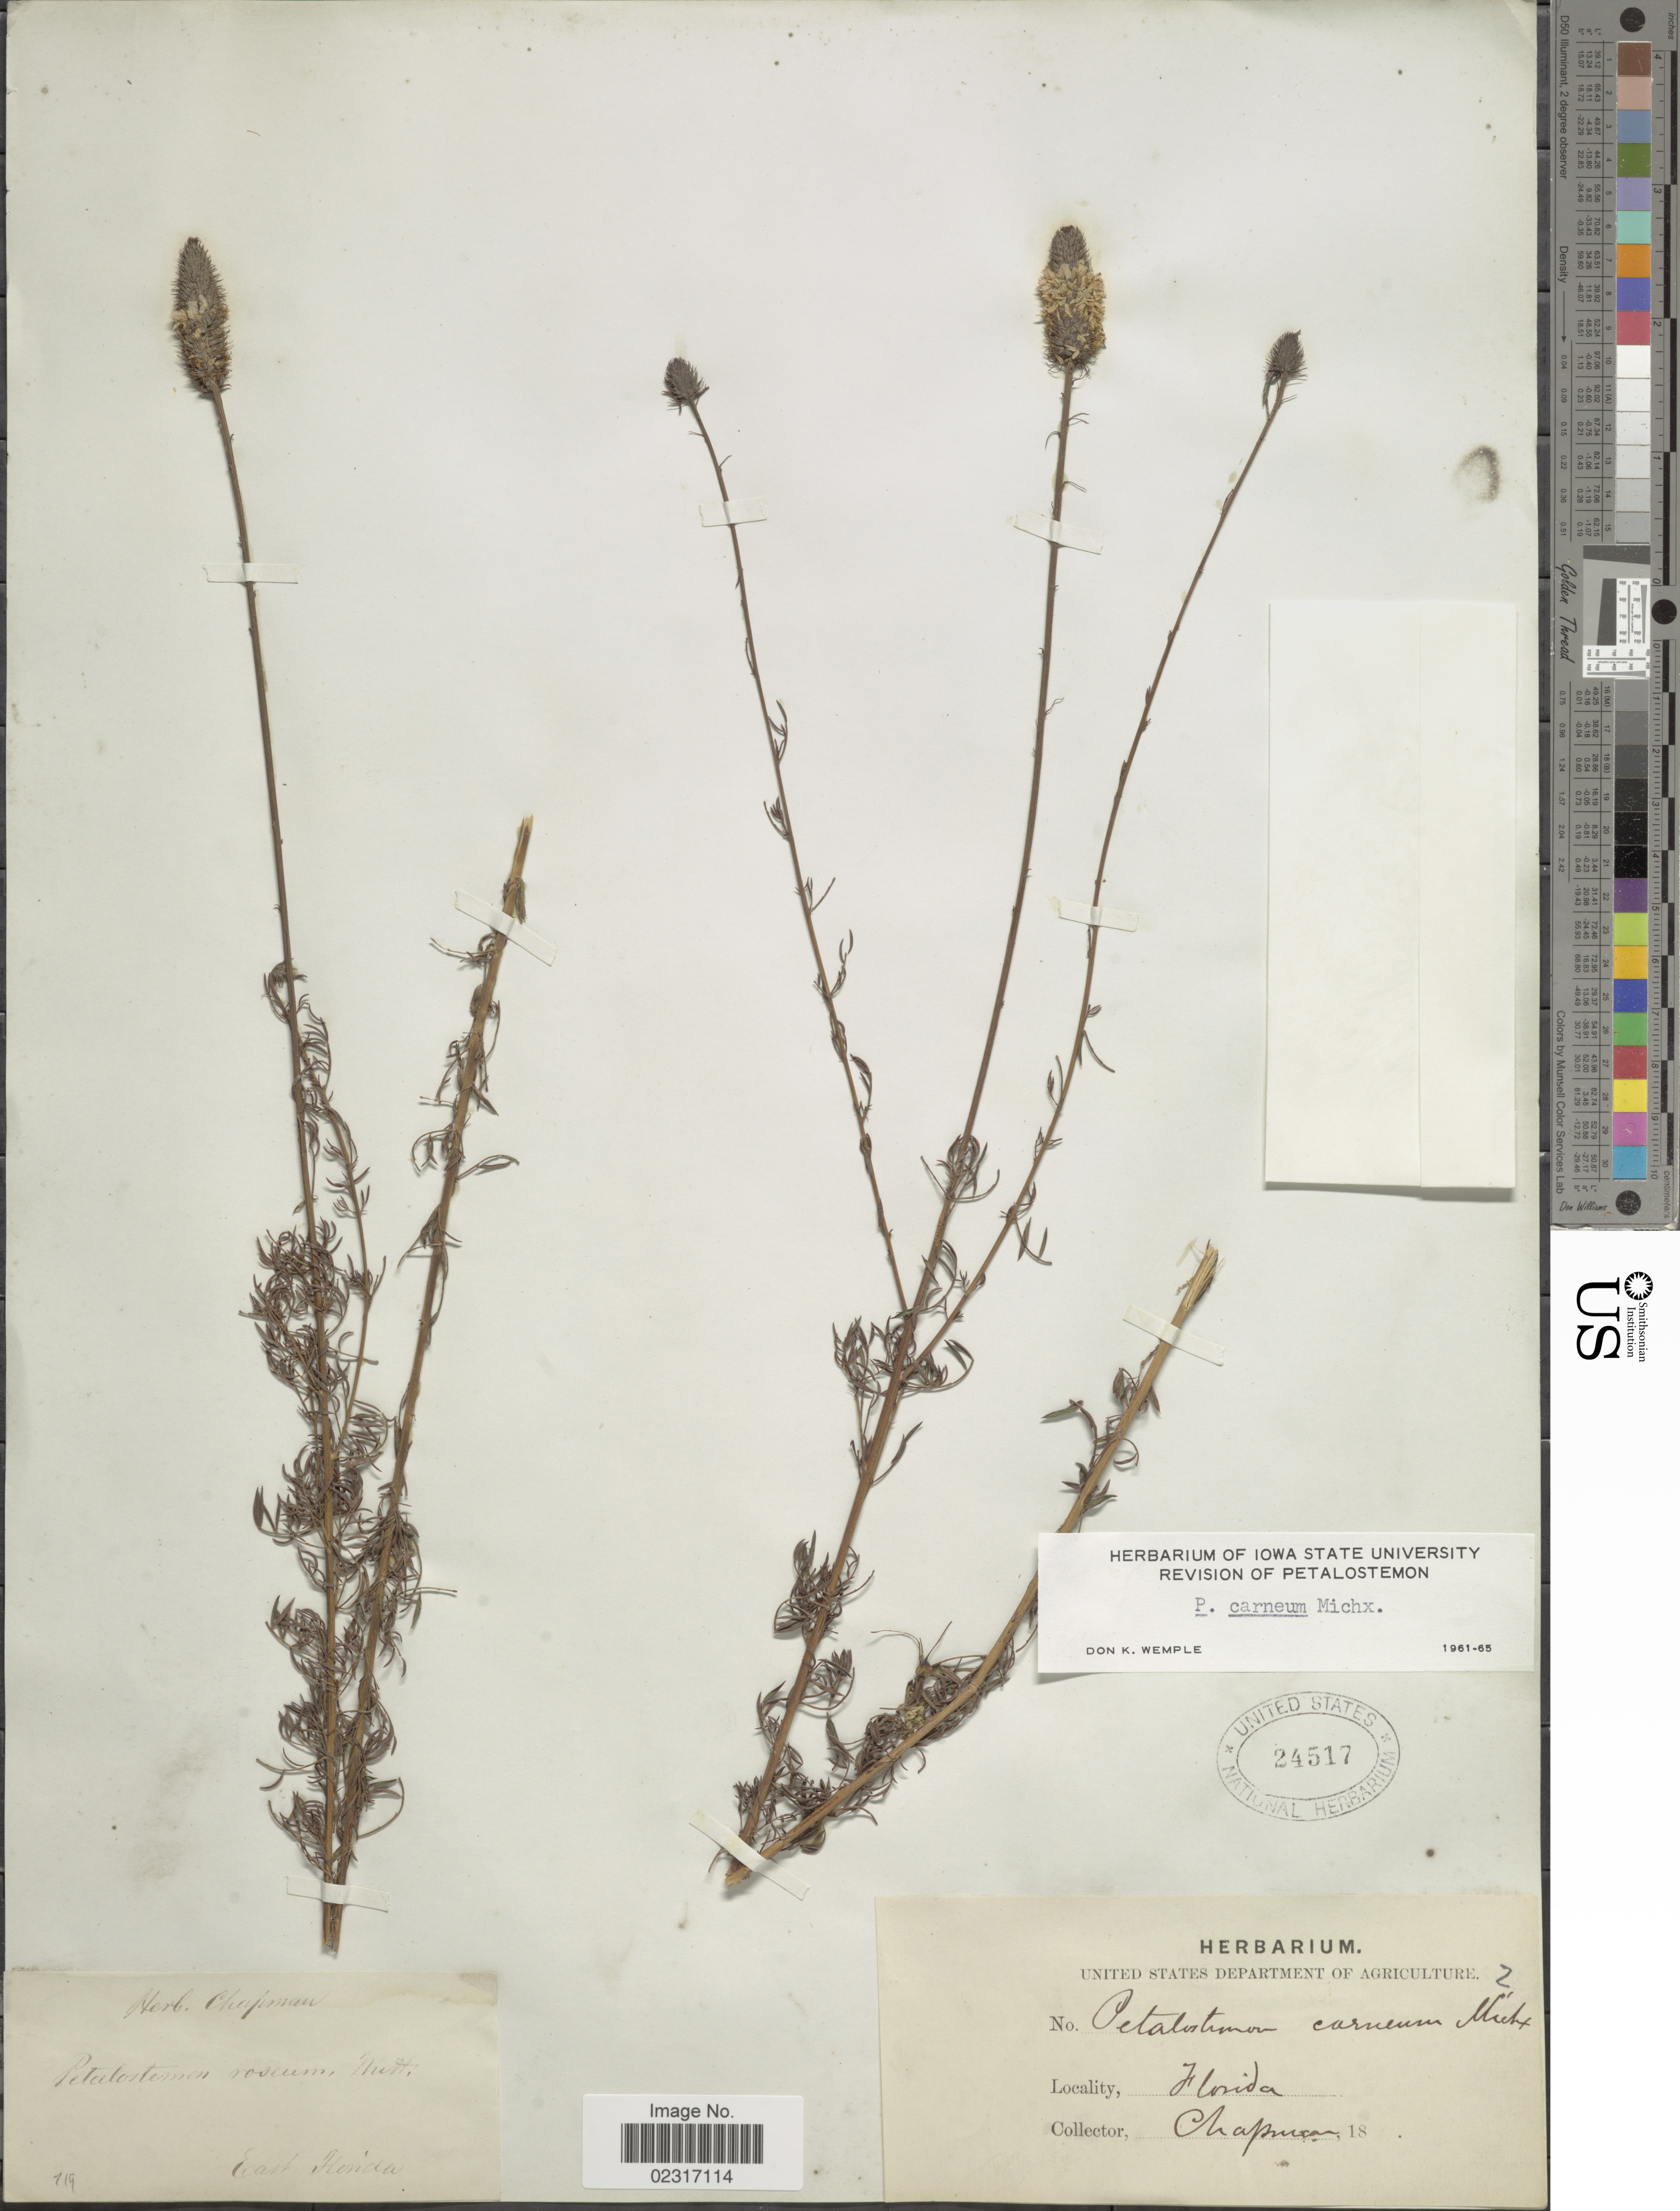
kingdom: Plantae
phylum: Tracheophyta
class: Magnoliopsida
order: Fabales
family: Fabaceae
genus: Dalea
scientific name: Dalea carnea var. carnea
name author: (Michx.) Poir.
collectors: A. Chapman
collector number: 719?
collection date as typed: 18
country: United States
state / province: Florida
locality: East Florida.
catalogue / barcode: US 24517